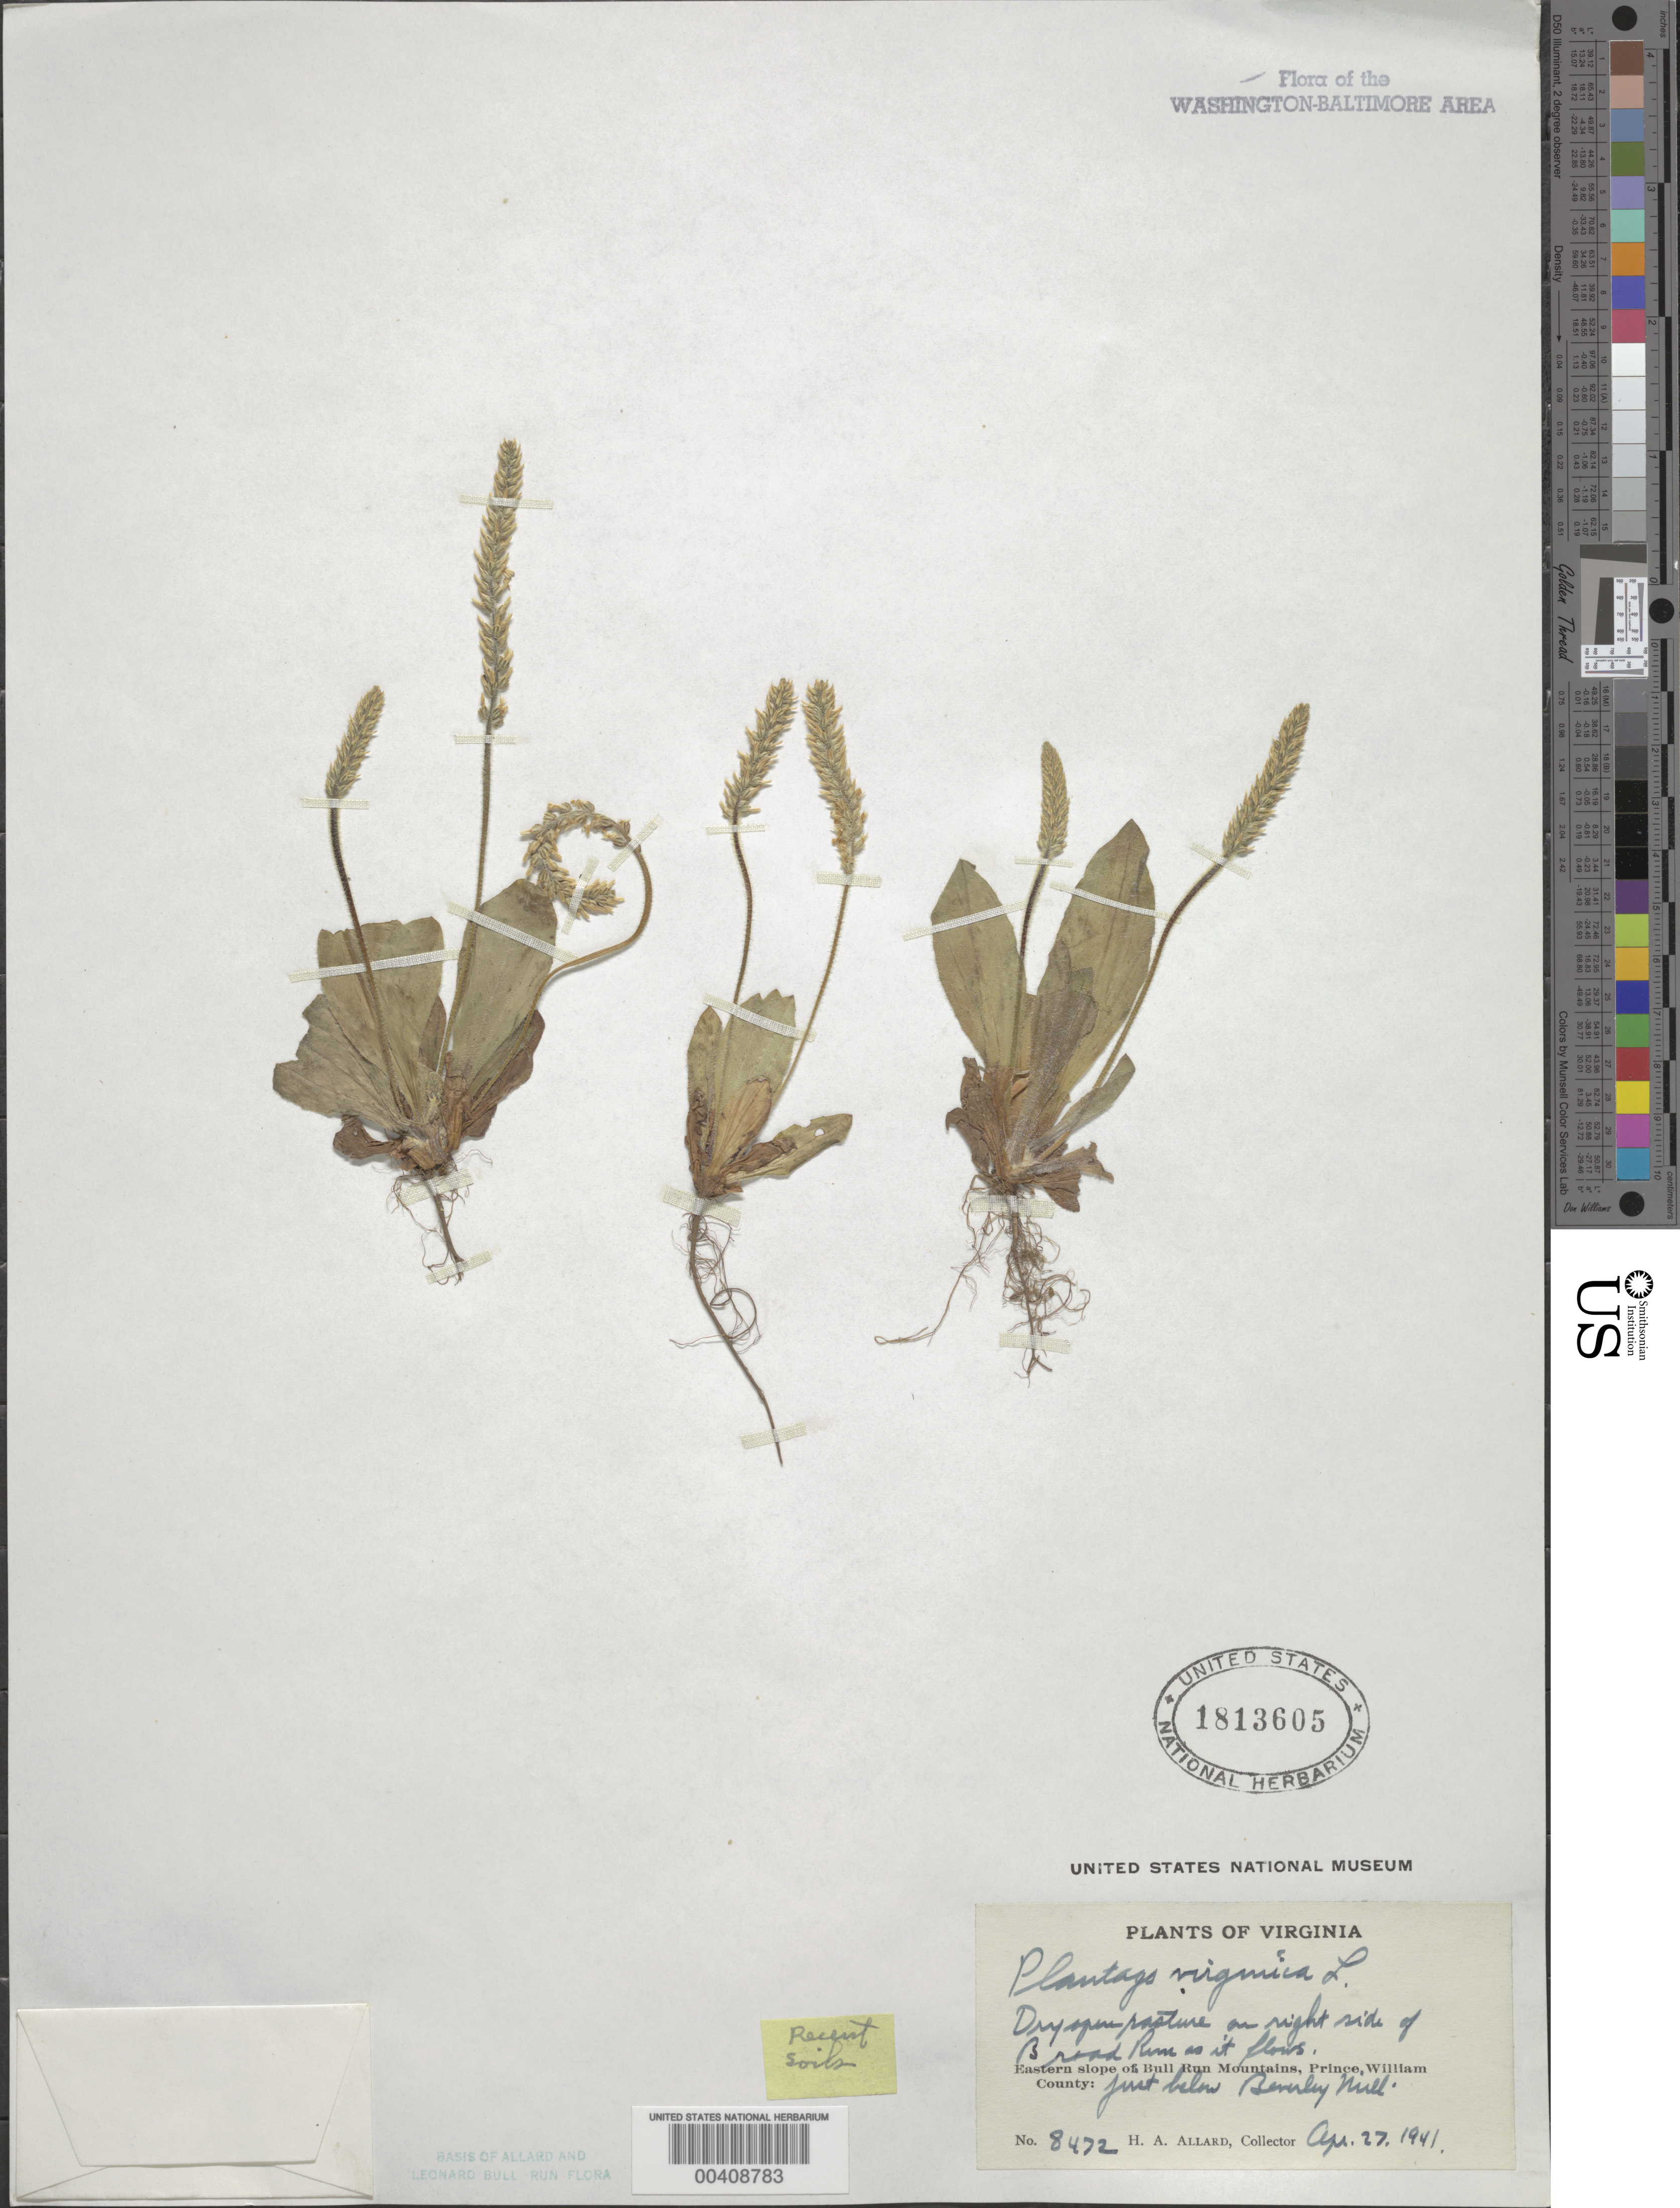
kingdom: Plantae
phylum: Tracheophyta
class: Magnoliopsida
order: Lamiales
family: Plantaginaceae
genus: Plantago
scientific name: Plantago virginica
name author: L.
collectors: H. A. Allard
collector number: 8472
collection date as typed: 27 Aug 1941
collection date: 1941-08-27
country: United States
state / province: Virginia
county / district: Prince William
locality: Beverley Mill, east slope of Bull Run Mts.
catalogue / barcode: US 1813605